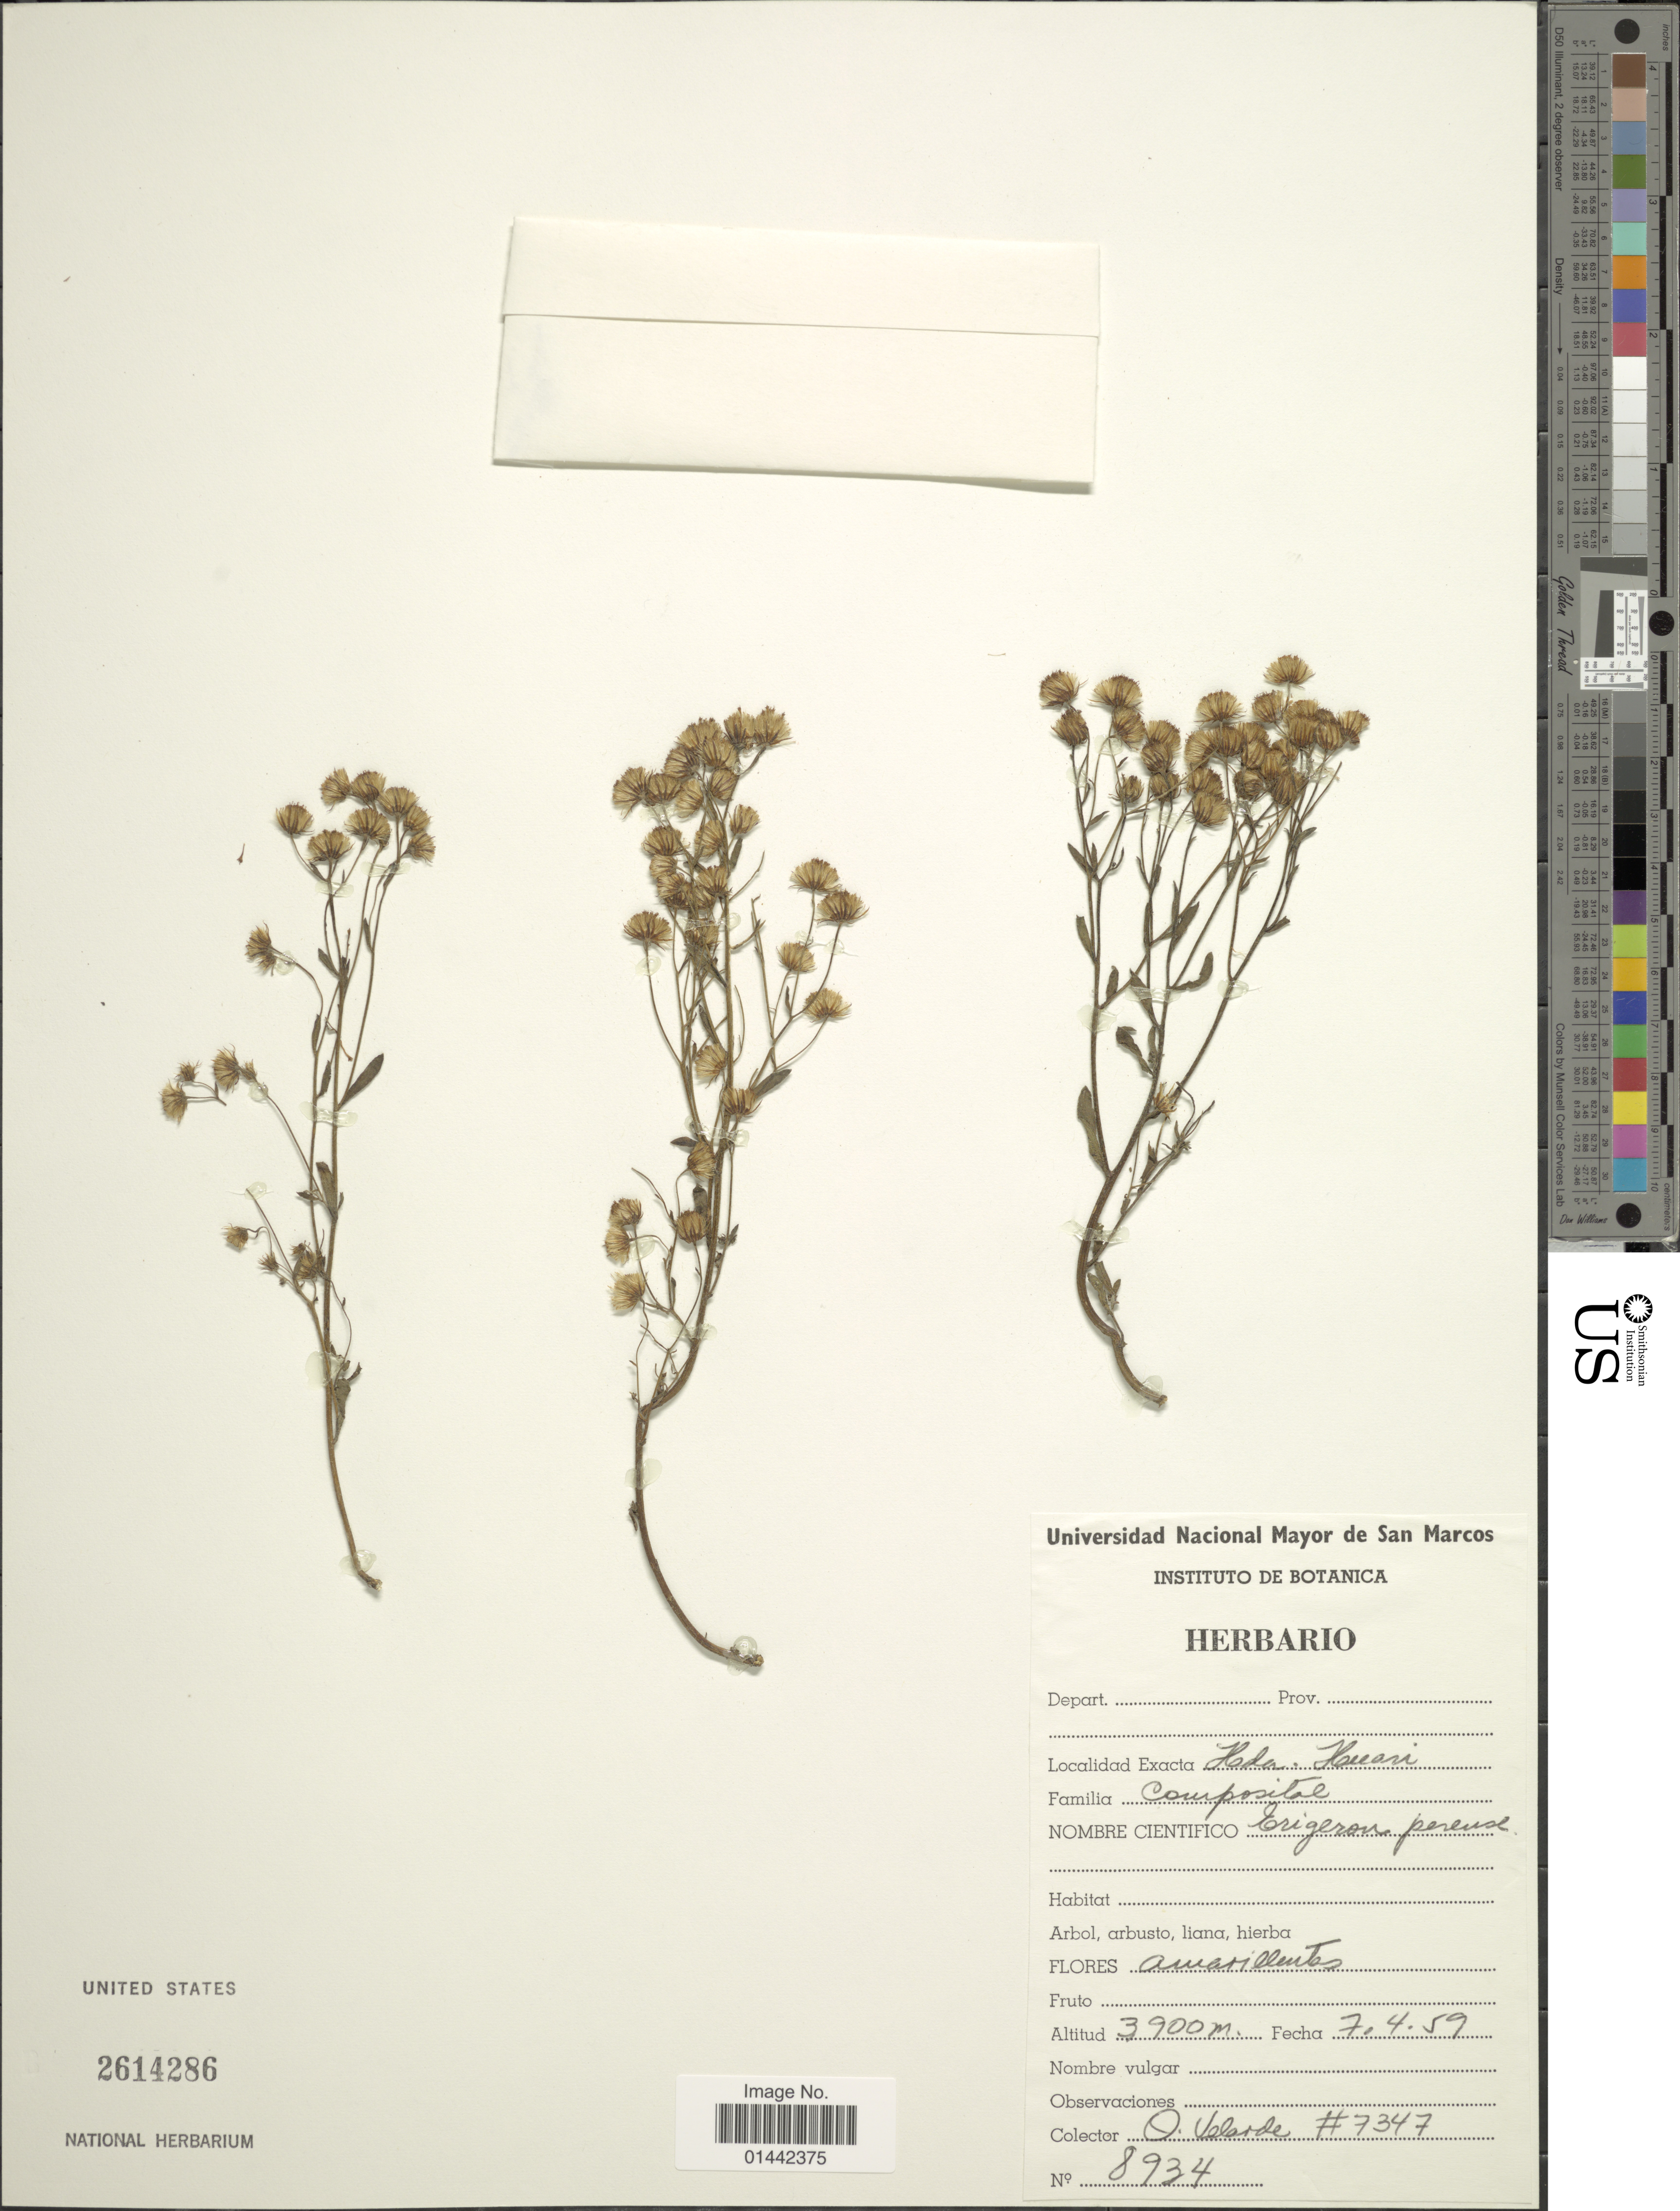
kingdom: Plantae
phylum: Tracheophyta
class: Magnoliopsida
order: Asterales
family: Asteraceae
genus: Erigeron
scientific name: Erigeron apurensis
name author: (Kunth) Griseb.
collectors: O. Velarde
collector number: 7347/8934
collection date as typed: Transcribed d/m/y: 7/4/59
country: Peru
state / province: Ancash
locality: Hder. Huari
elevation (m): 3900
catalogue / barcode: US 2614286